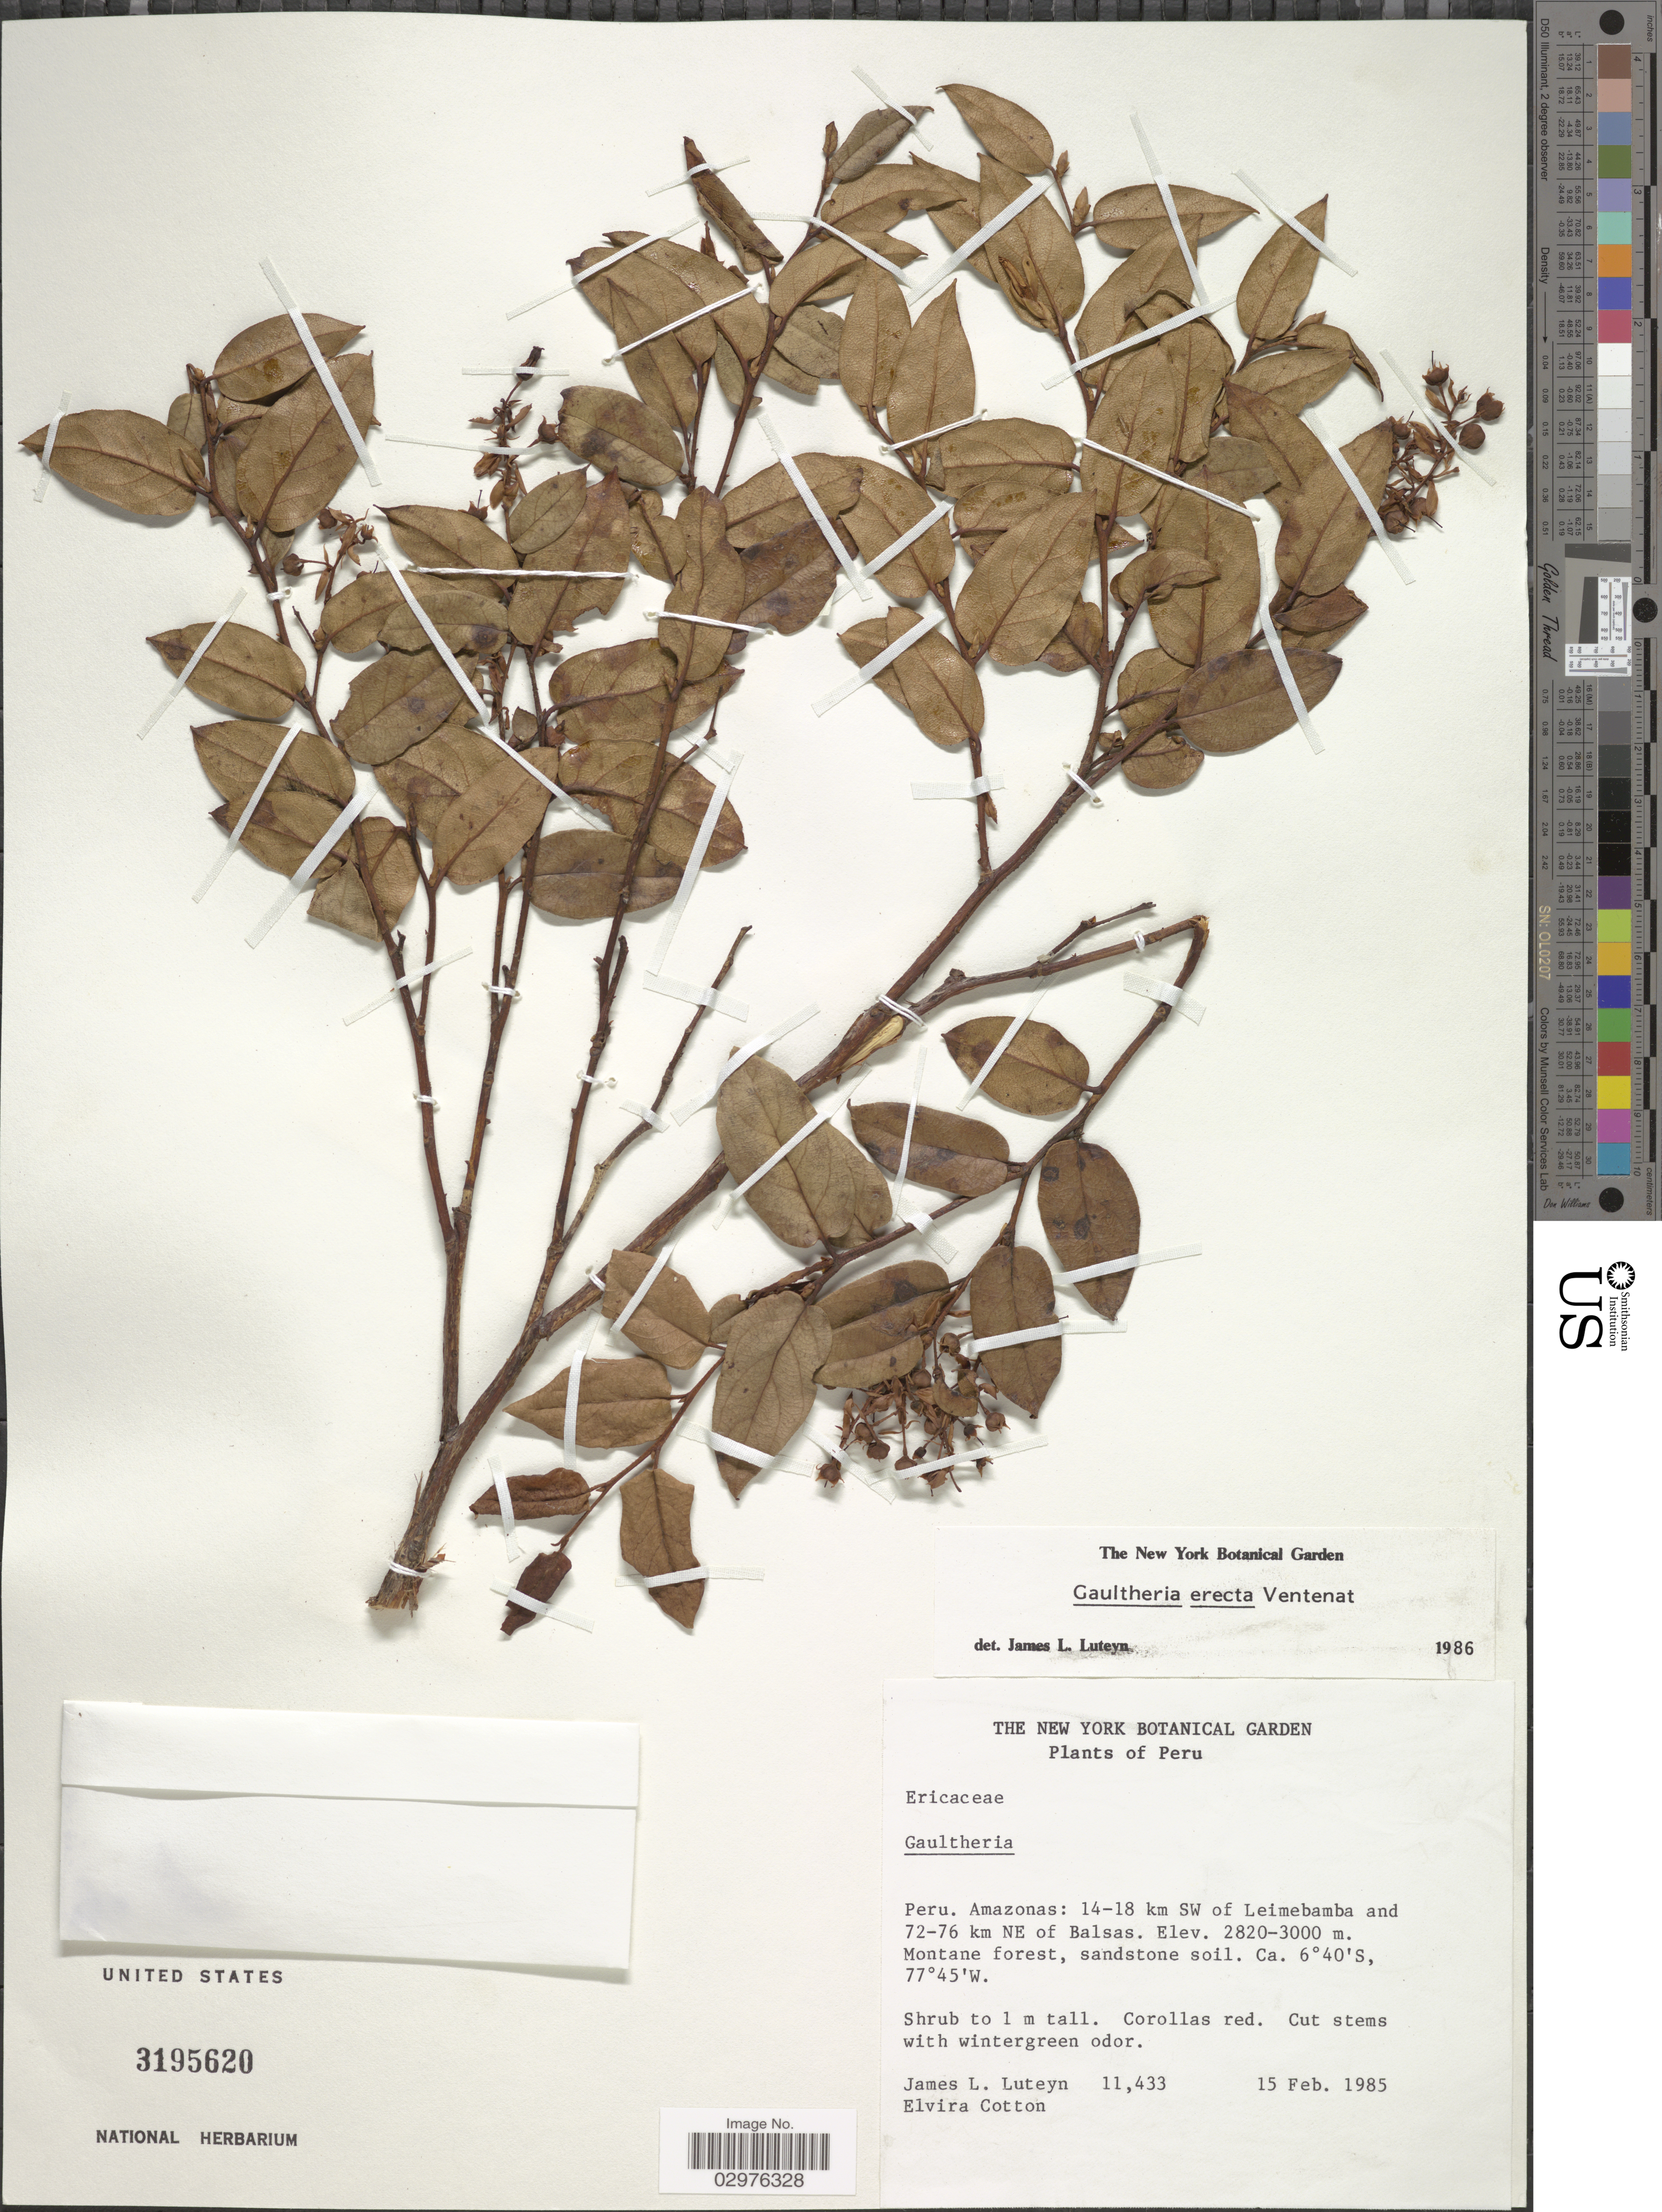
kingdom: Plantae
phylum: Tracheophyta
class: Magnoliopsida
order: Ericales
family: Ericaceae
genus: Gaultheria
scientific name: Gaultheria erecta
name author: Vent.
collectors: J. L. Luteyn & E. Cotton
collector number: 11433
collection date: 1985-02-15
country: Peru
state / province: Amazonas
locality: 14-18 km SW of Leimebamba and 72-76 km NE of Balsas.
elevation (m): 2820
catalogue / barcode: US 3195620